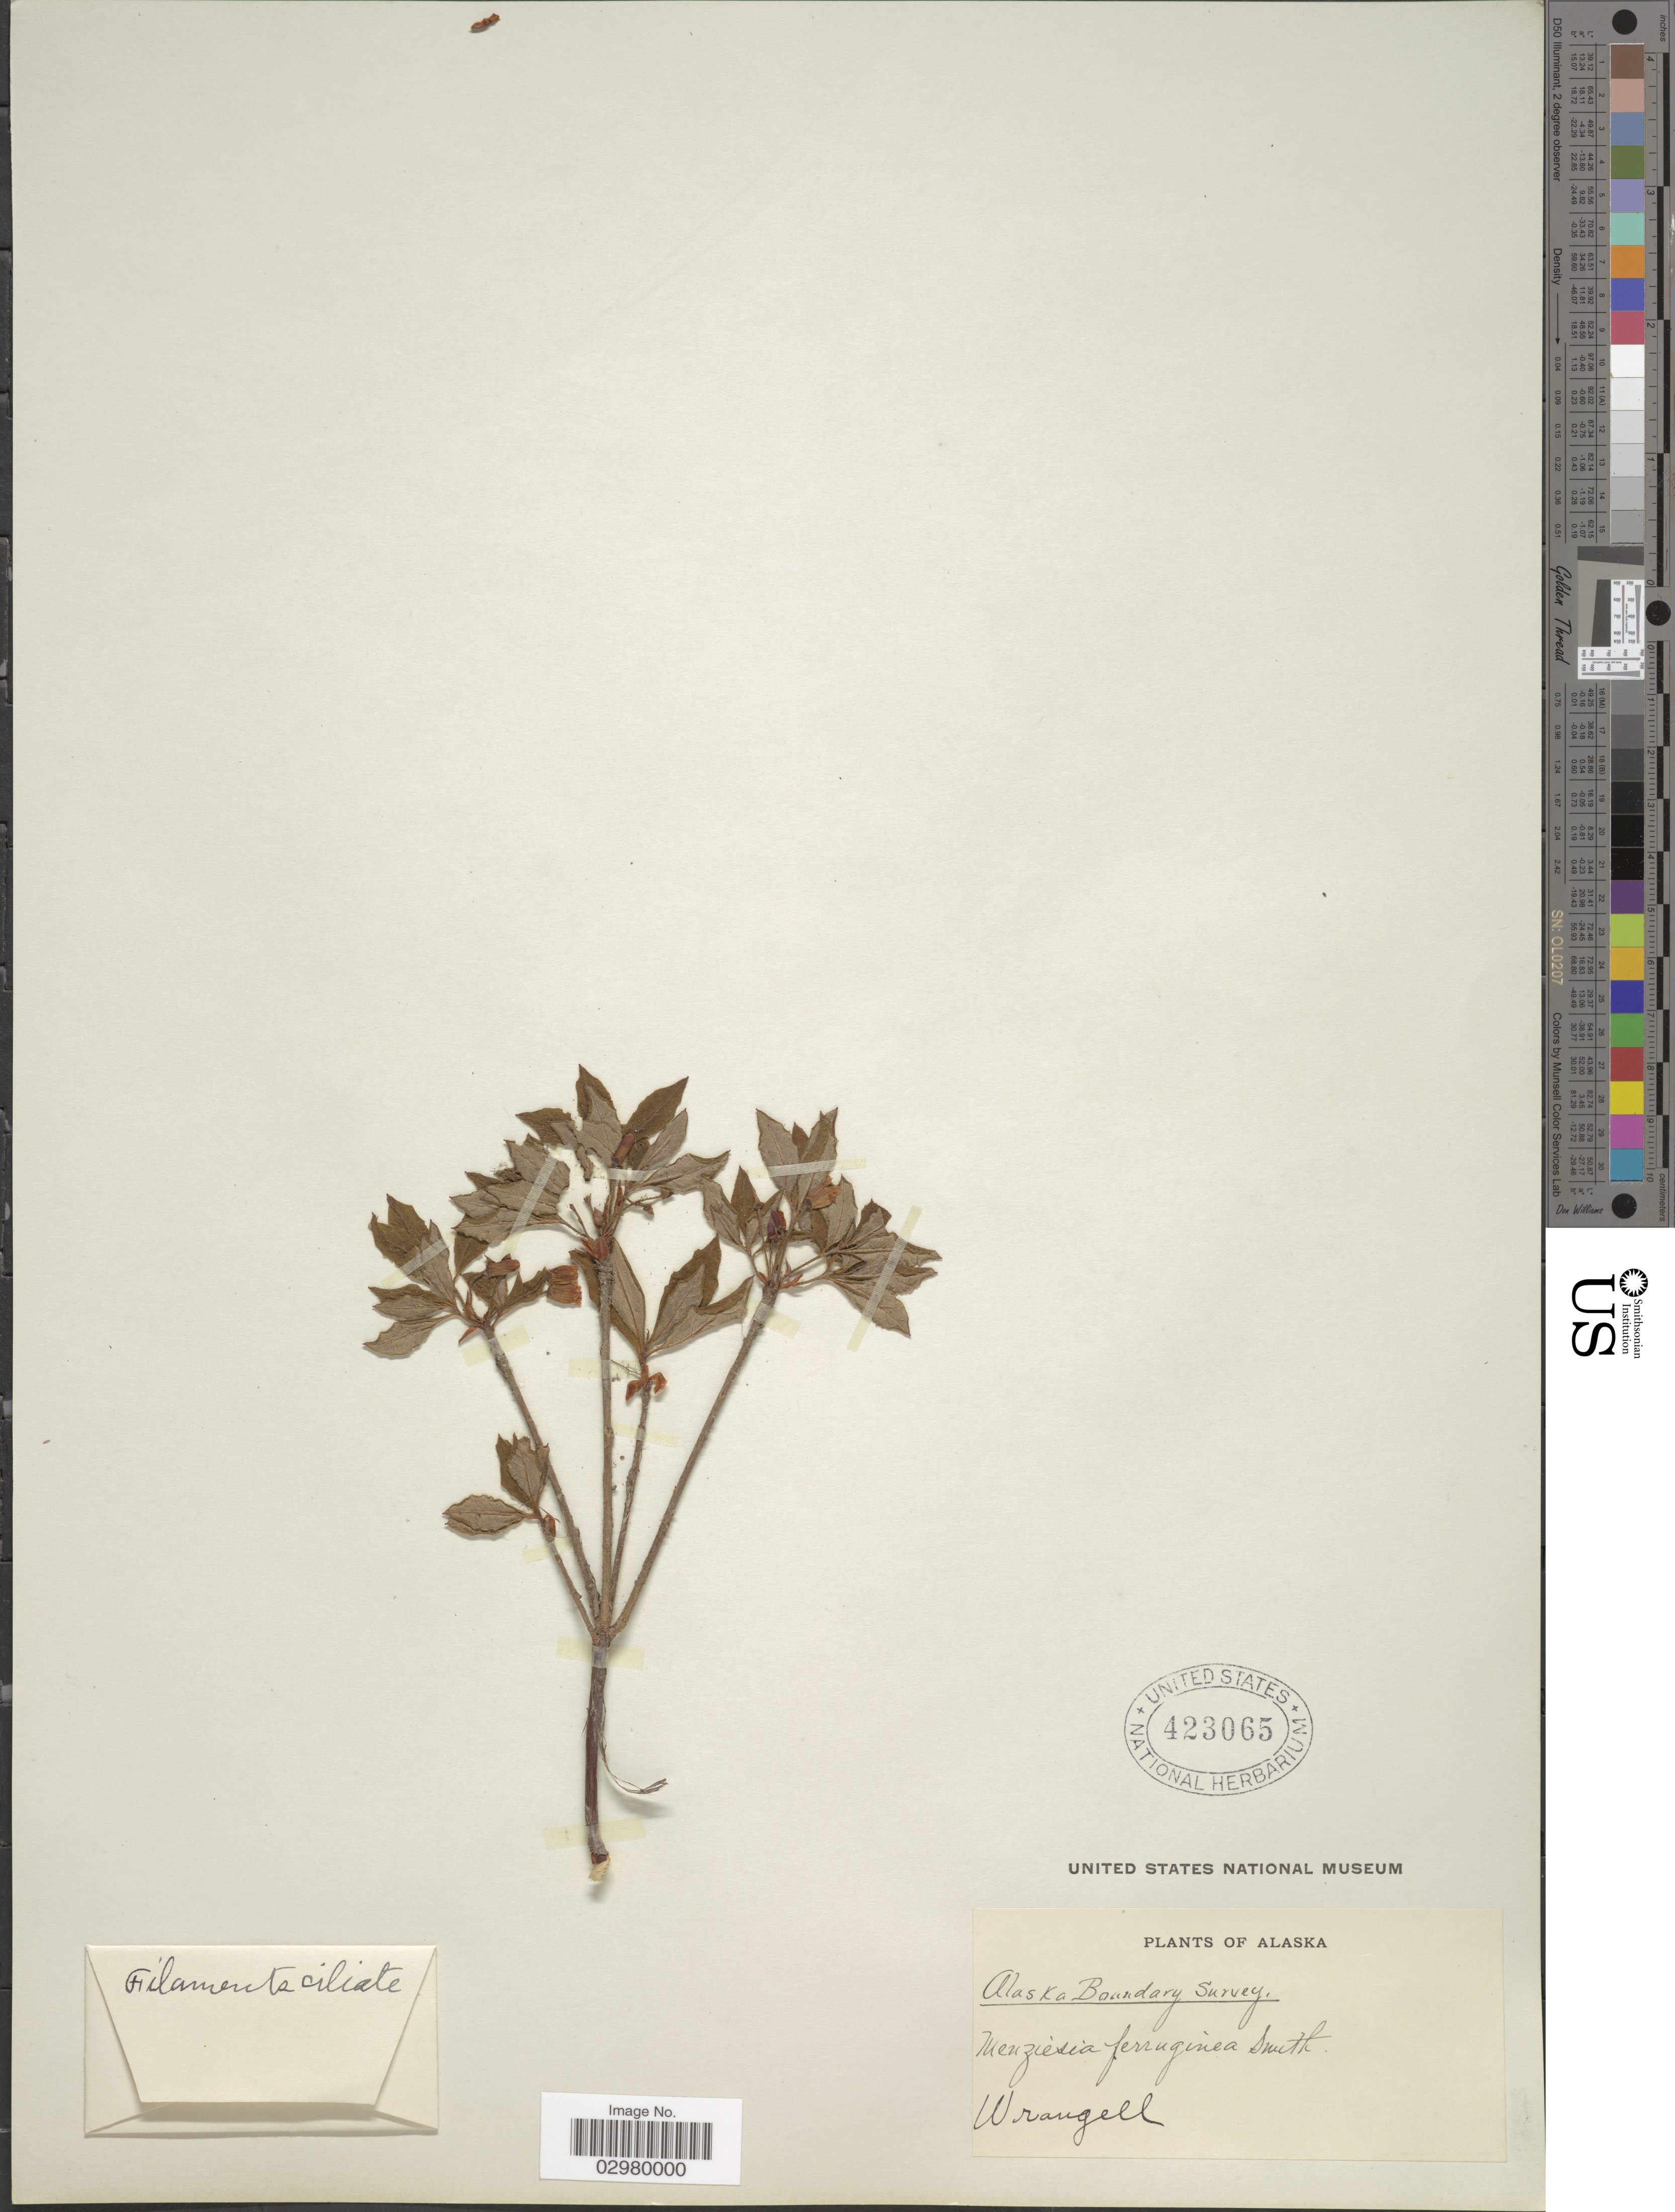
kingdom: Plantae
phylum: Tracheophyta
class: Magnoliopsida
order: Ericales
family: Ericaceae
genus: Menziesia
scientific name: Menziesia ferruginea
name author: Sm.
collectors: Wrangell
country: United States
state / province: Alaska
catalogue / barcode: US 423065